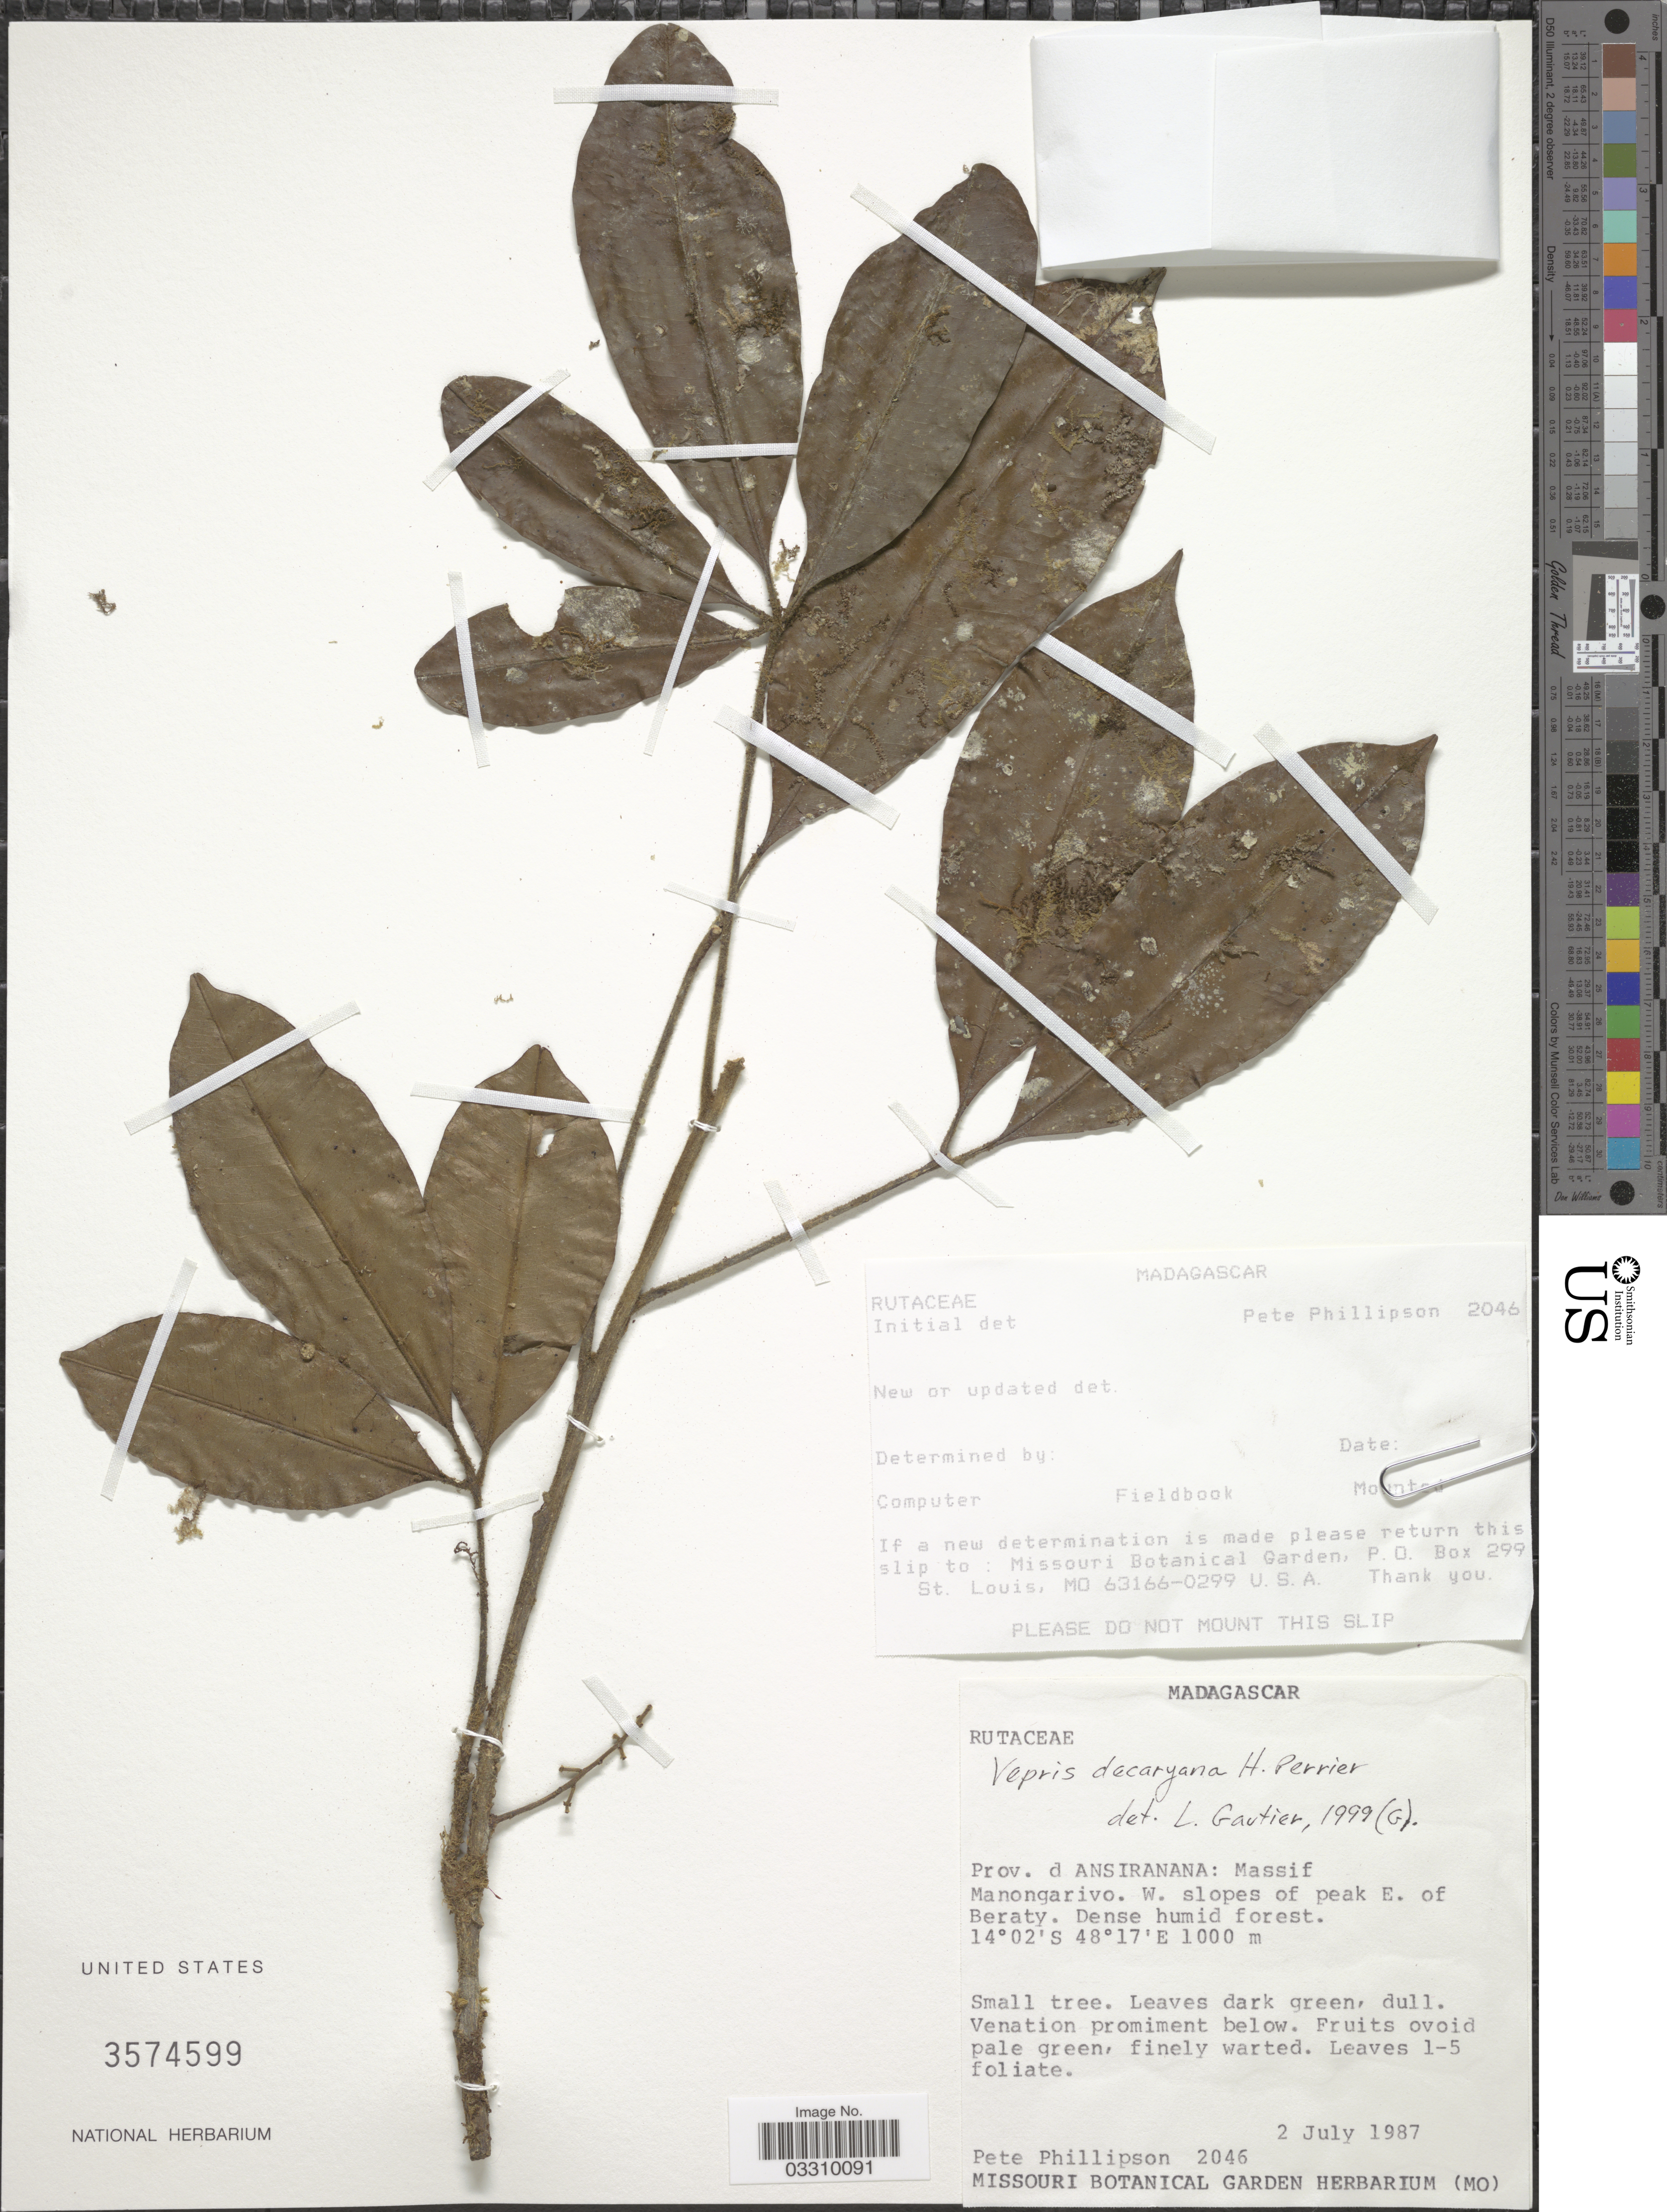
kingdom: Plantae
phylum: Tracheophyta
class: Magnoliopsida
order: Sapindales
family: Rutaceae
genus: Vepris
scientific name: Vepris decaryana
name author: H. Perrier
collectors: P. B. Phillipson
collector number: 2046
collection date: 1987-07-02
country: Madagascar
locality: Prov. d Ansiranana: Massif Manongarivo. W. slopes of peak E. of Beraty.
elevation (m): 1000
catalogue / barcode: US 3574599